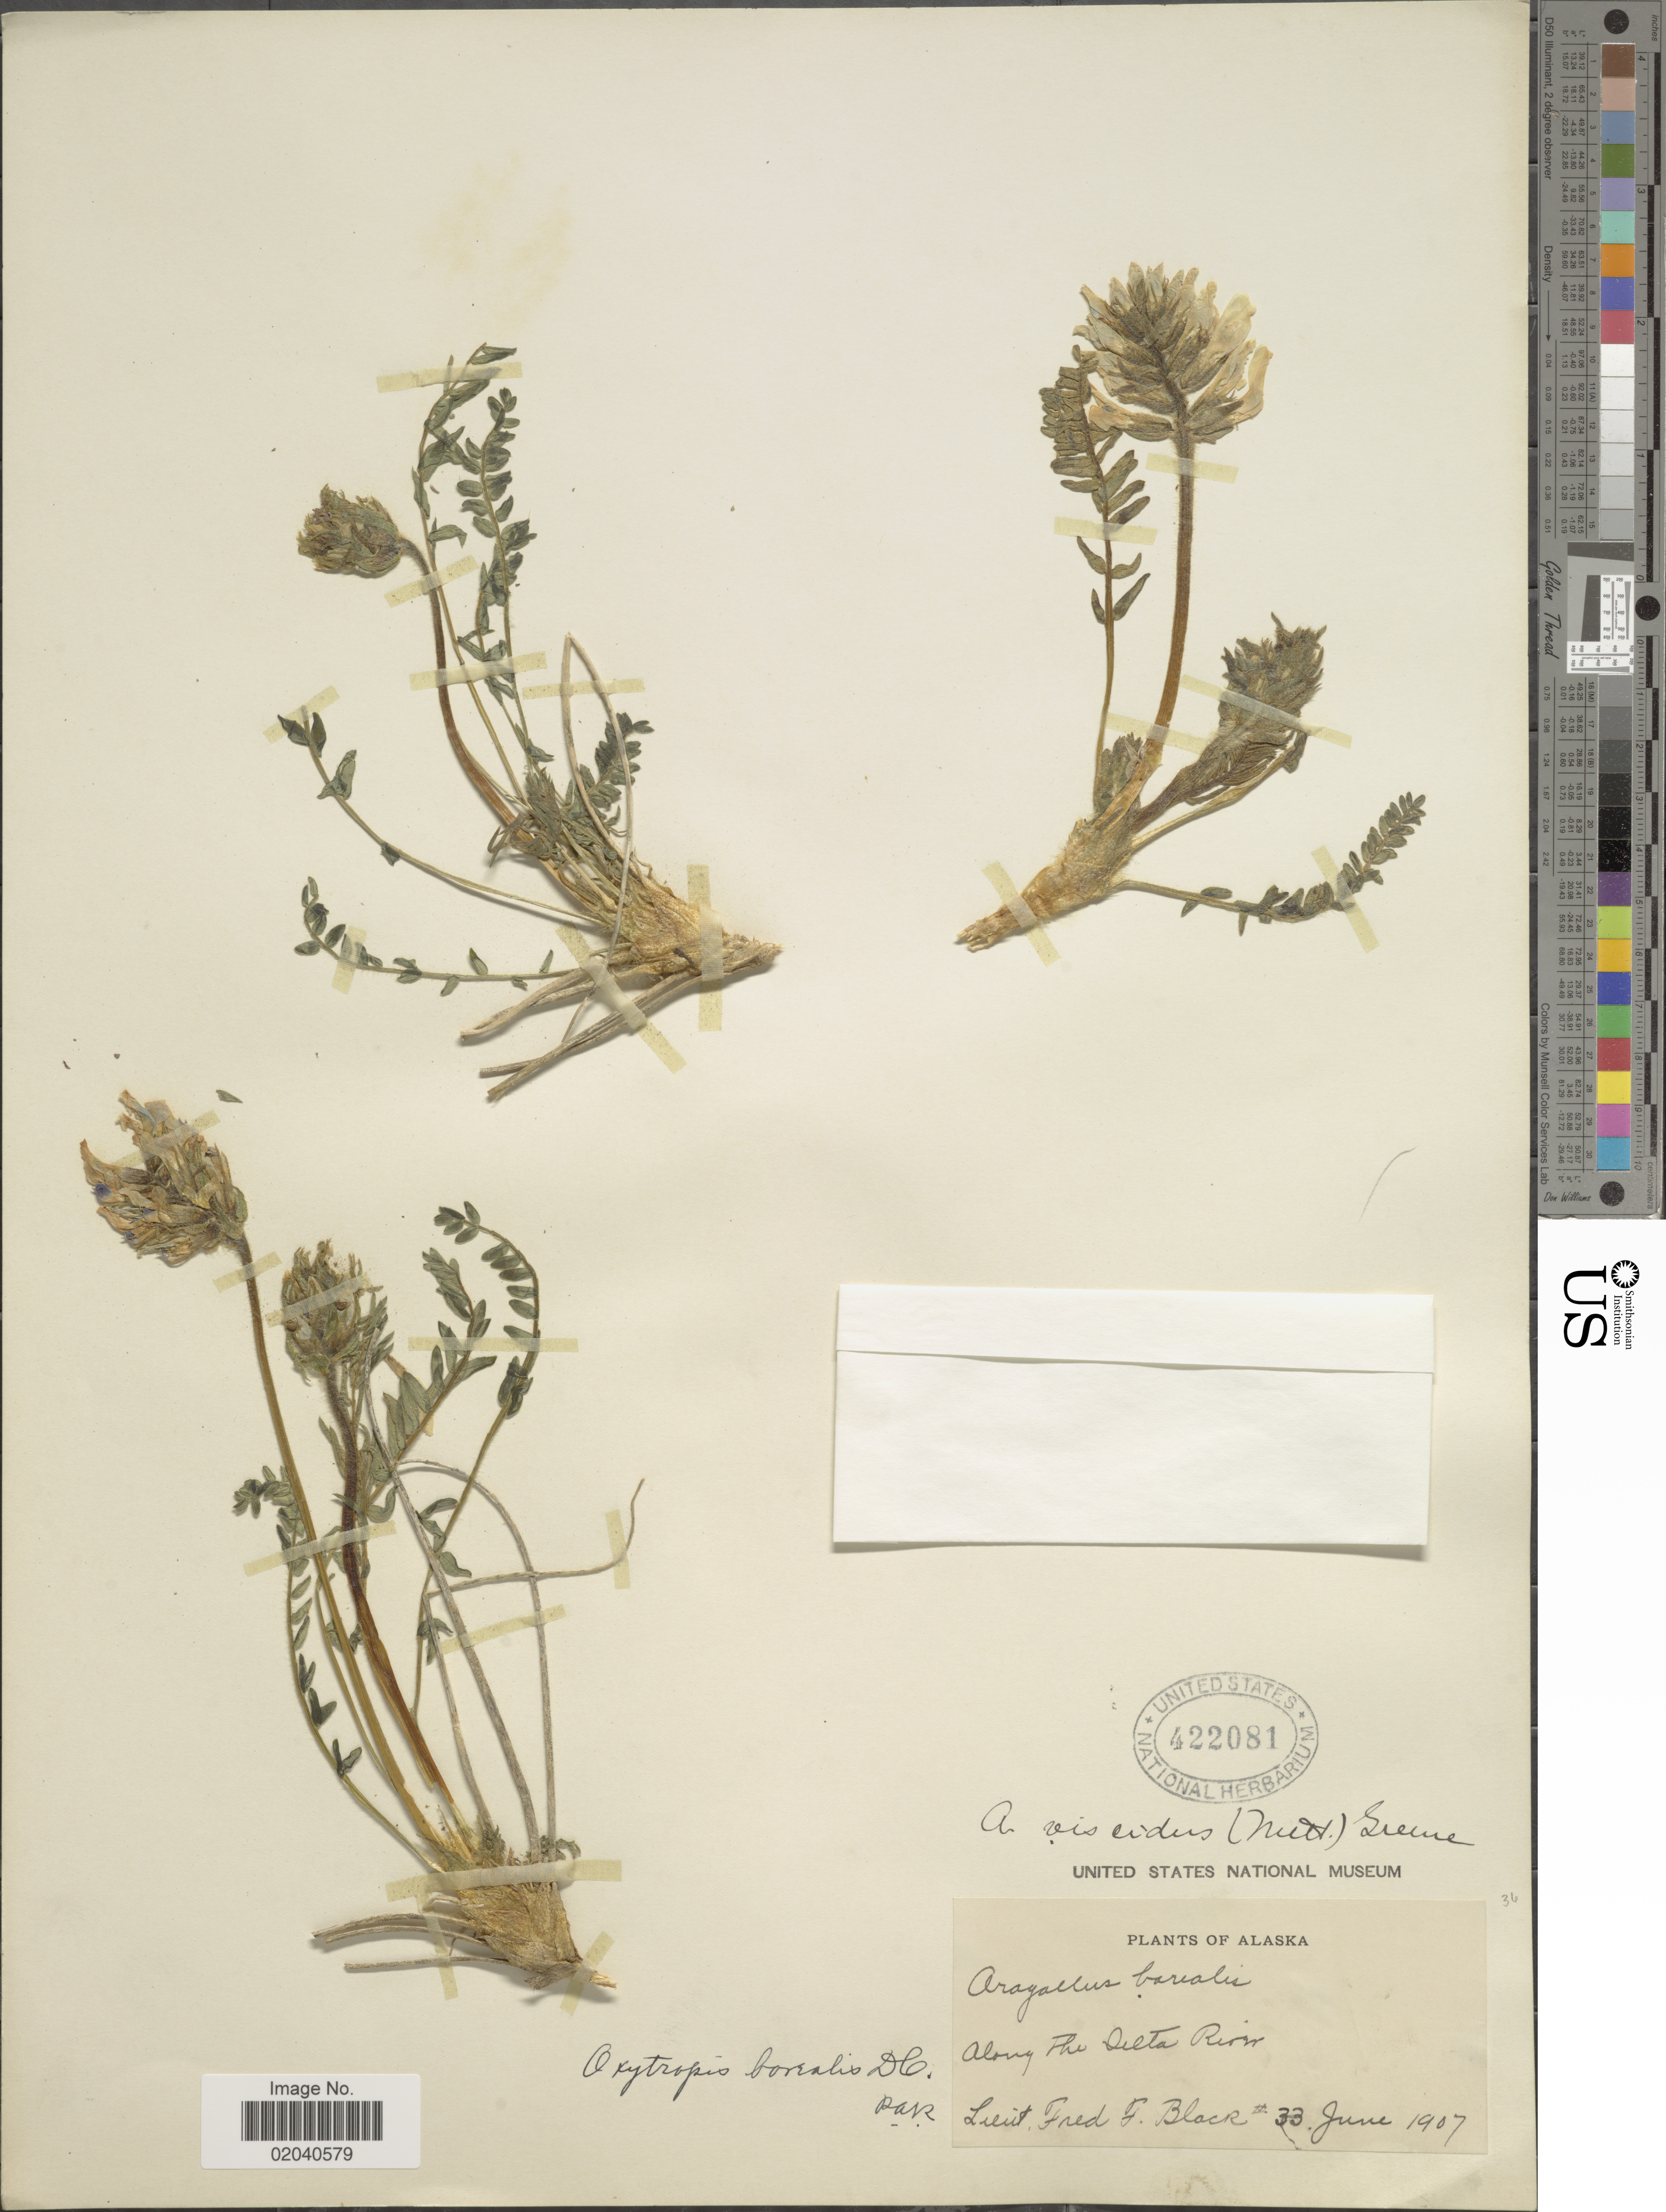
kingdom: Plantae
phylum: Tracheophyta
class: Magnoliopsida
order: Fabales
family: Fabaceae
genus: Oxytropis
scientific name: Oxytropis viscida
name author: Nutt.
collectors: F. Black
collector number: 33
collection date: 1907-06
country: United States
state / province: Alaska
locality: Along the Delta River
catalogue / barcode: US 422081